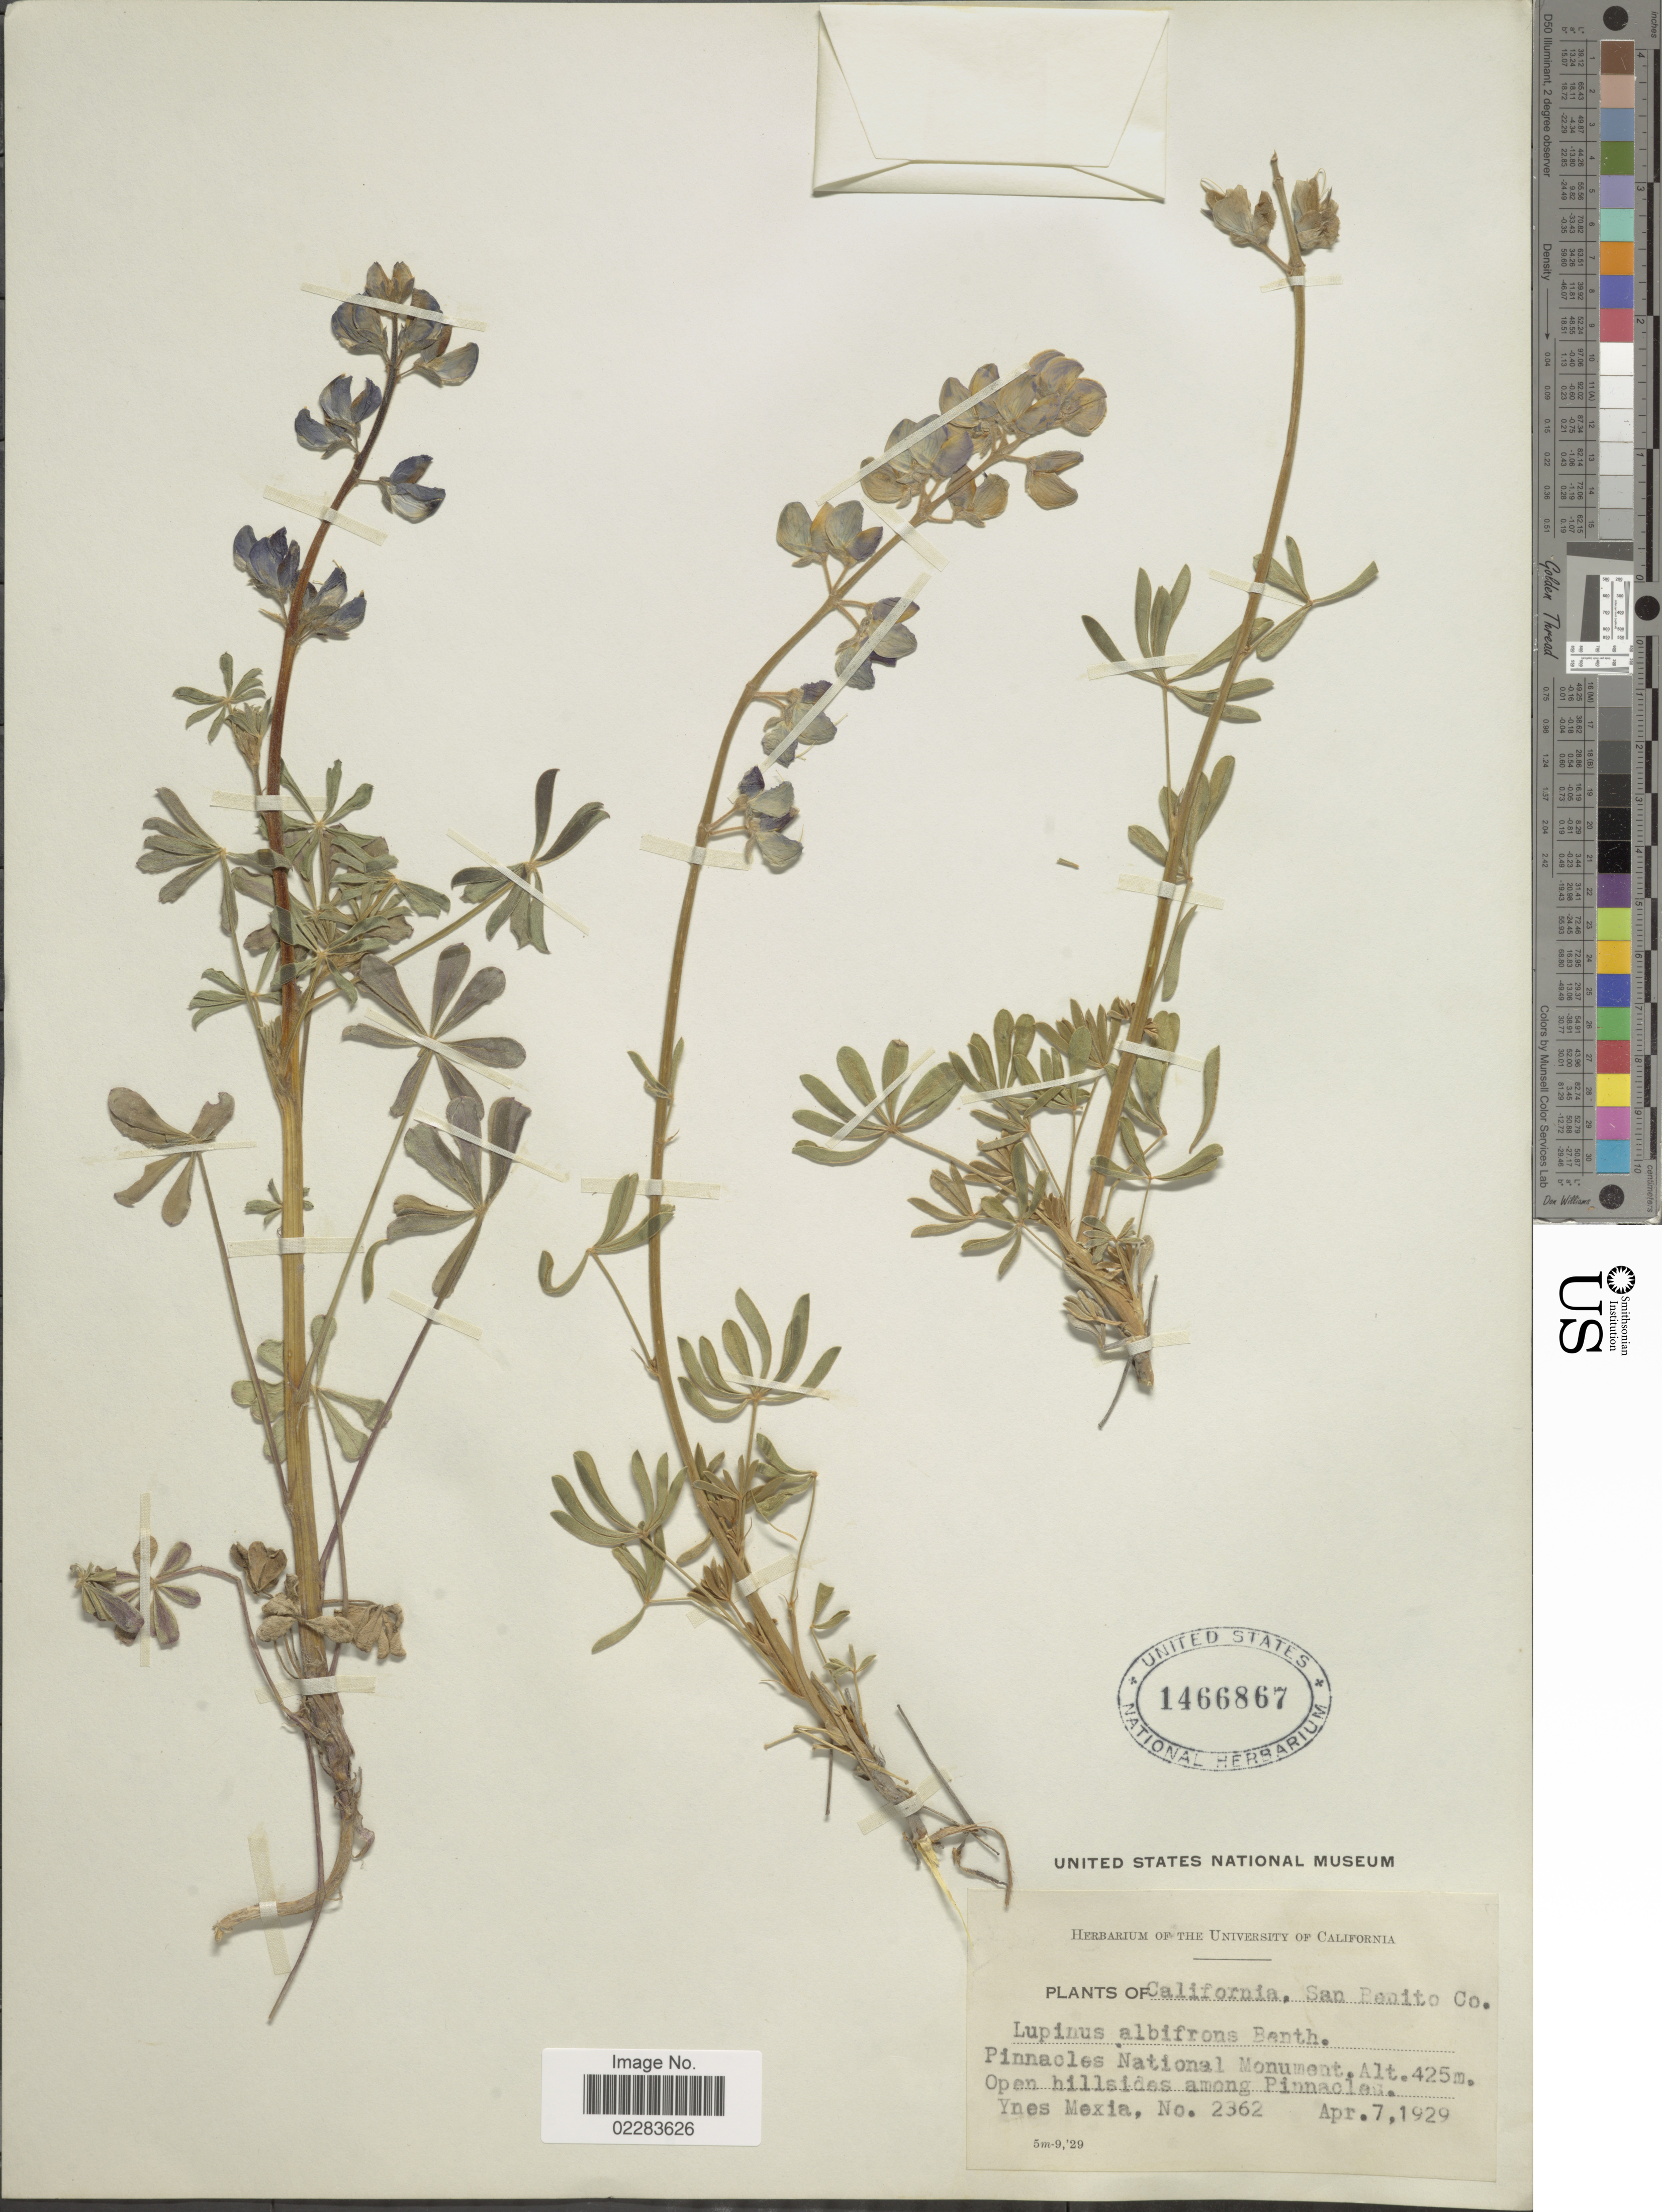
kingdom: Plantae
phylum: Tracheophyta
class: Magnoliopsida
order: Fabales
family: Fabaceae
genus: Lupinus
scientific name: Lupinus albifrons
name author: Benth.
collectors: Y. Mexia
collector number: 2362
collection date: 1929-04-07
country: United States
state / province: California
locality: San Penito Co. Pinnoales National Monument.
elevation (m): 425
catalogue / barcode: US 1466867